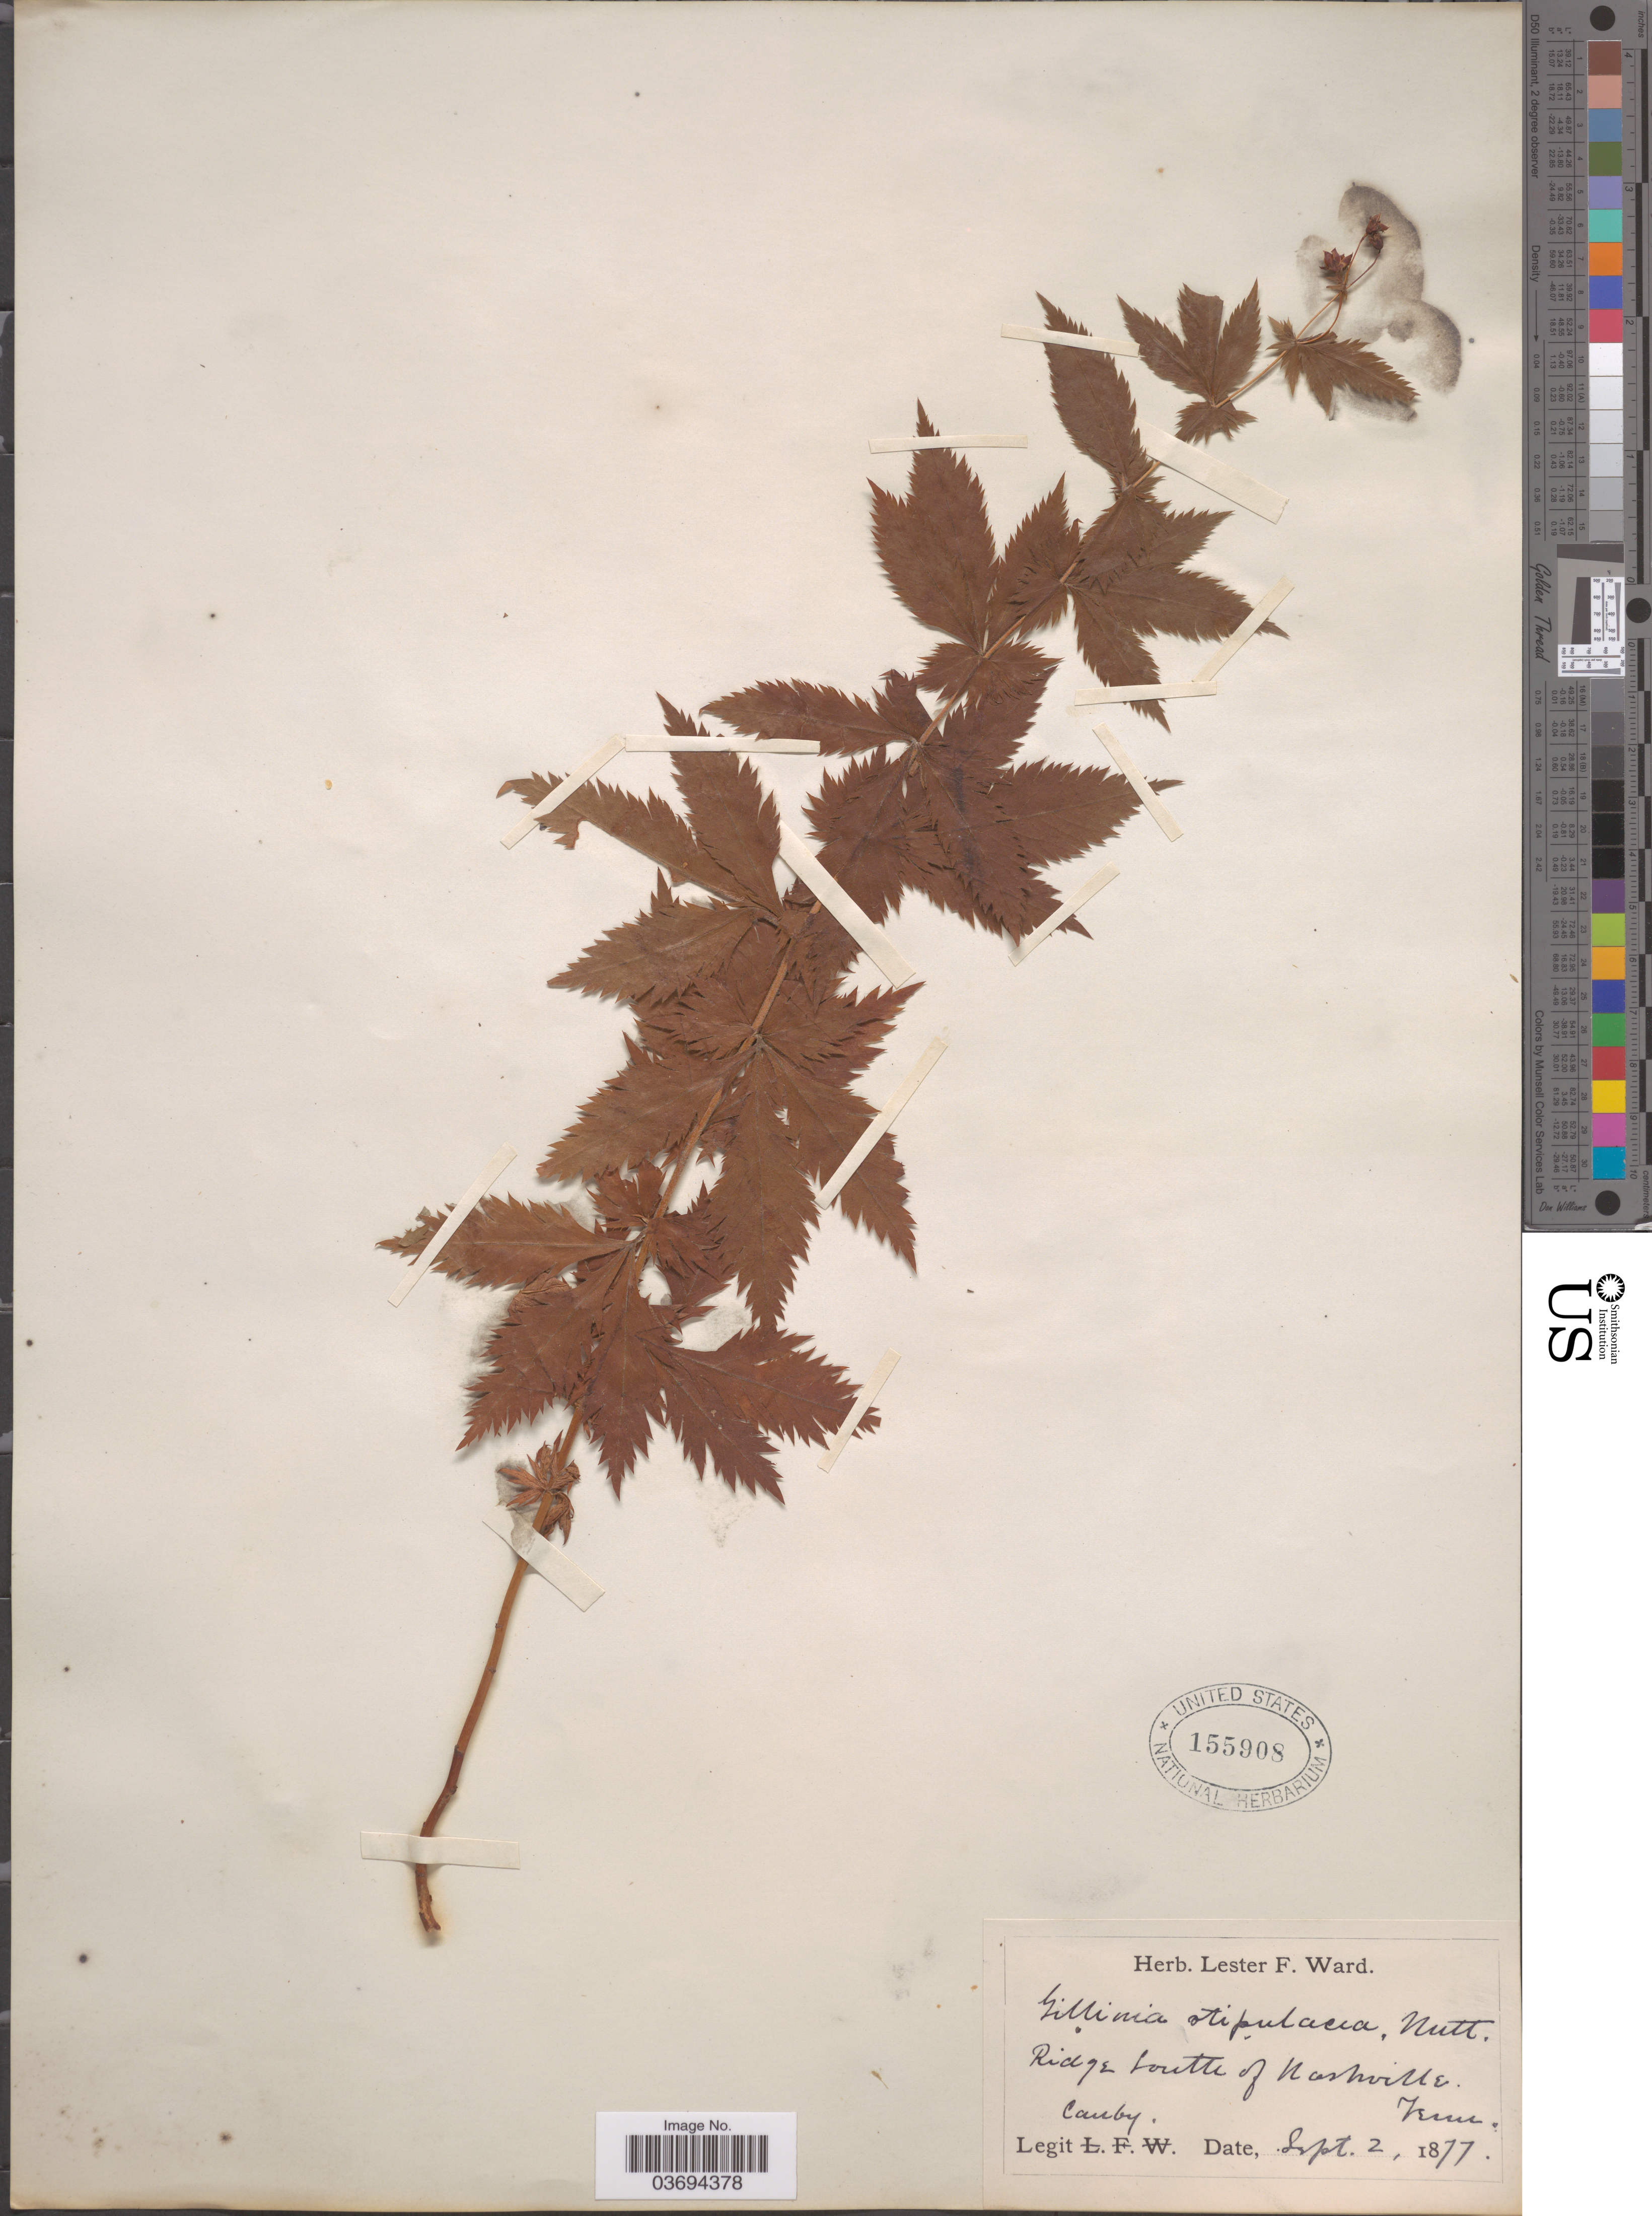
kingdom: Plantae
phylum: Tracheophyta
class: Magnoliopsida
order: Rosales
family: Rosaceae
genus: Gillenia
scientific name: Gillenia stipulata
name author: (Muhl. ex Willd.) Nutt.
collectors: Canby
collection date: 1877-09-02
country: United States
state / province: Tennessee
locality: Ridge South of Nashville.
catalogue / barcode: US 155908